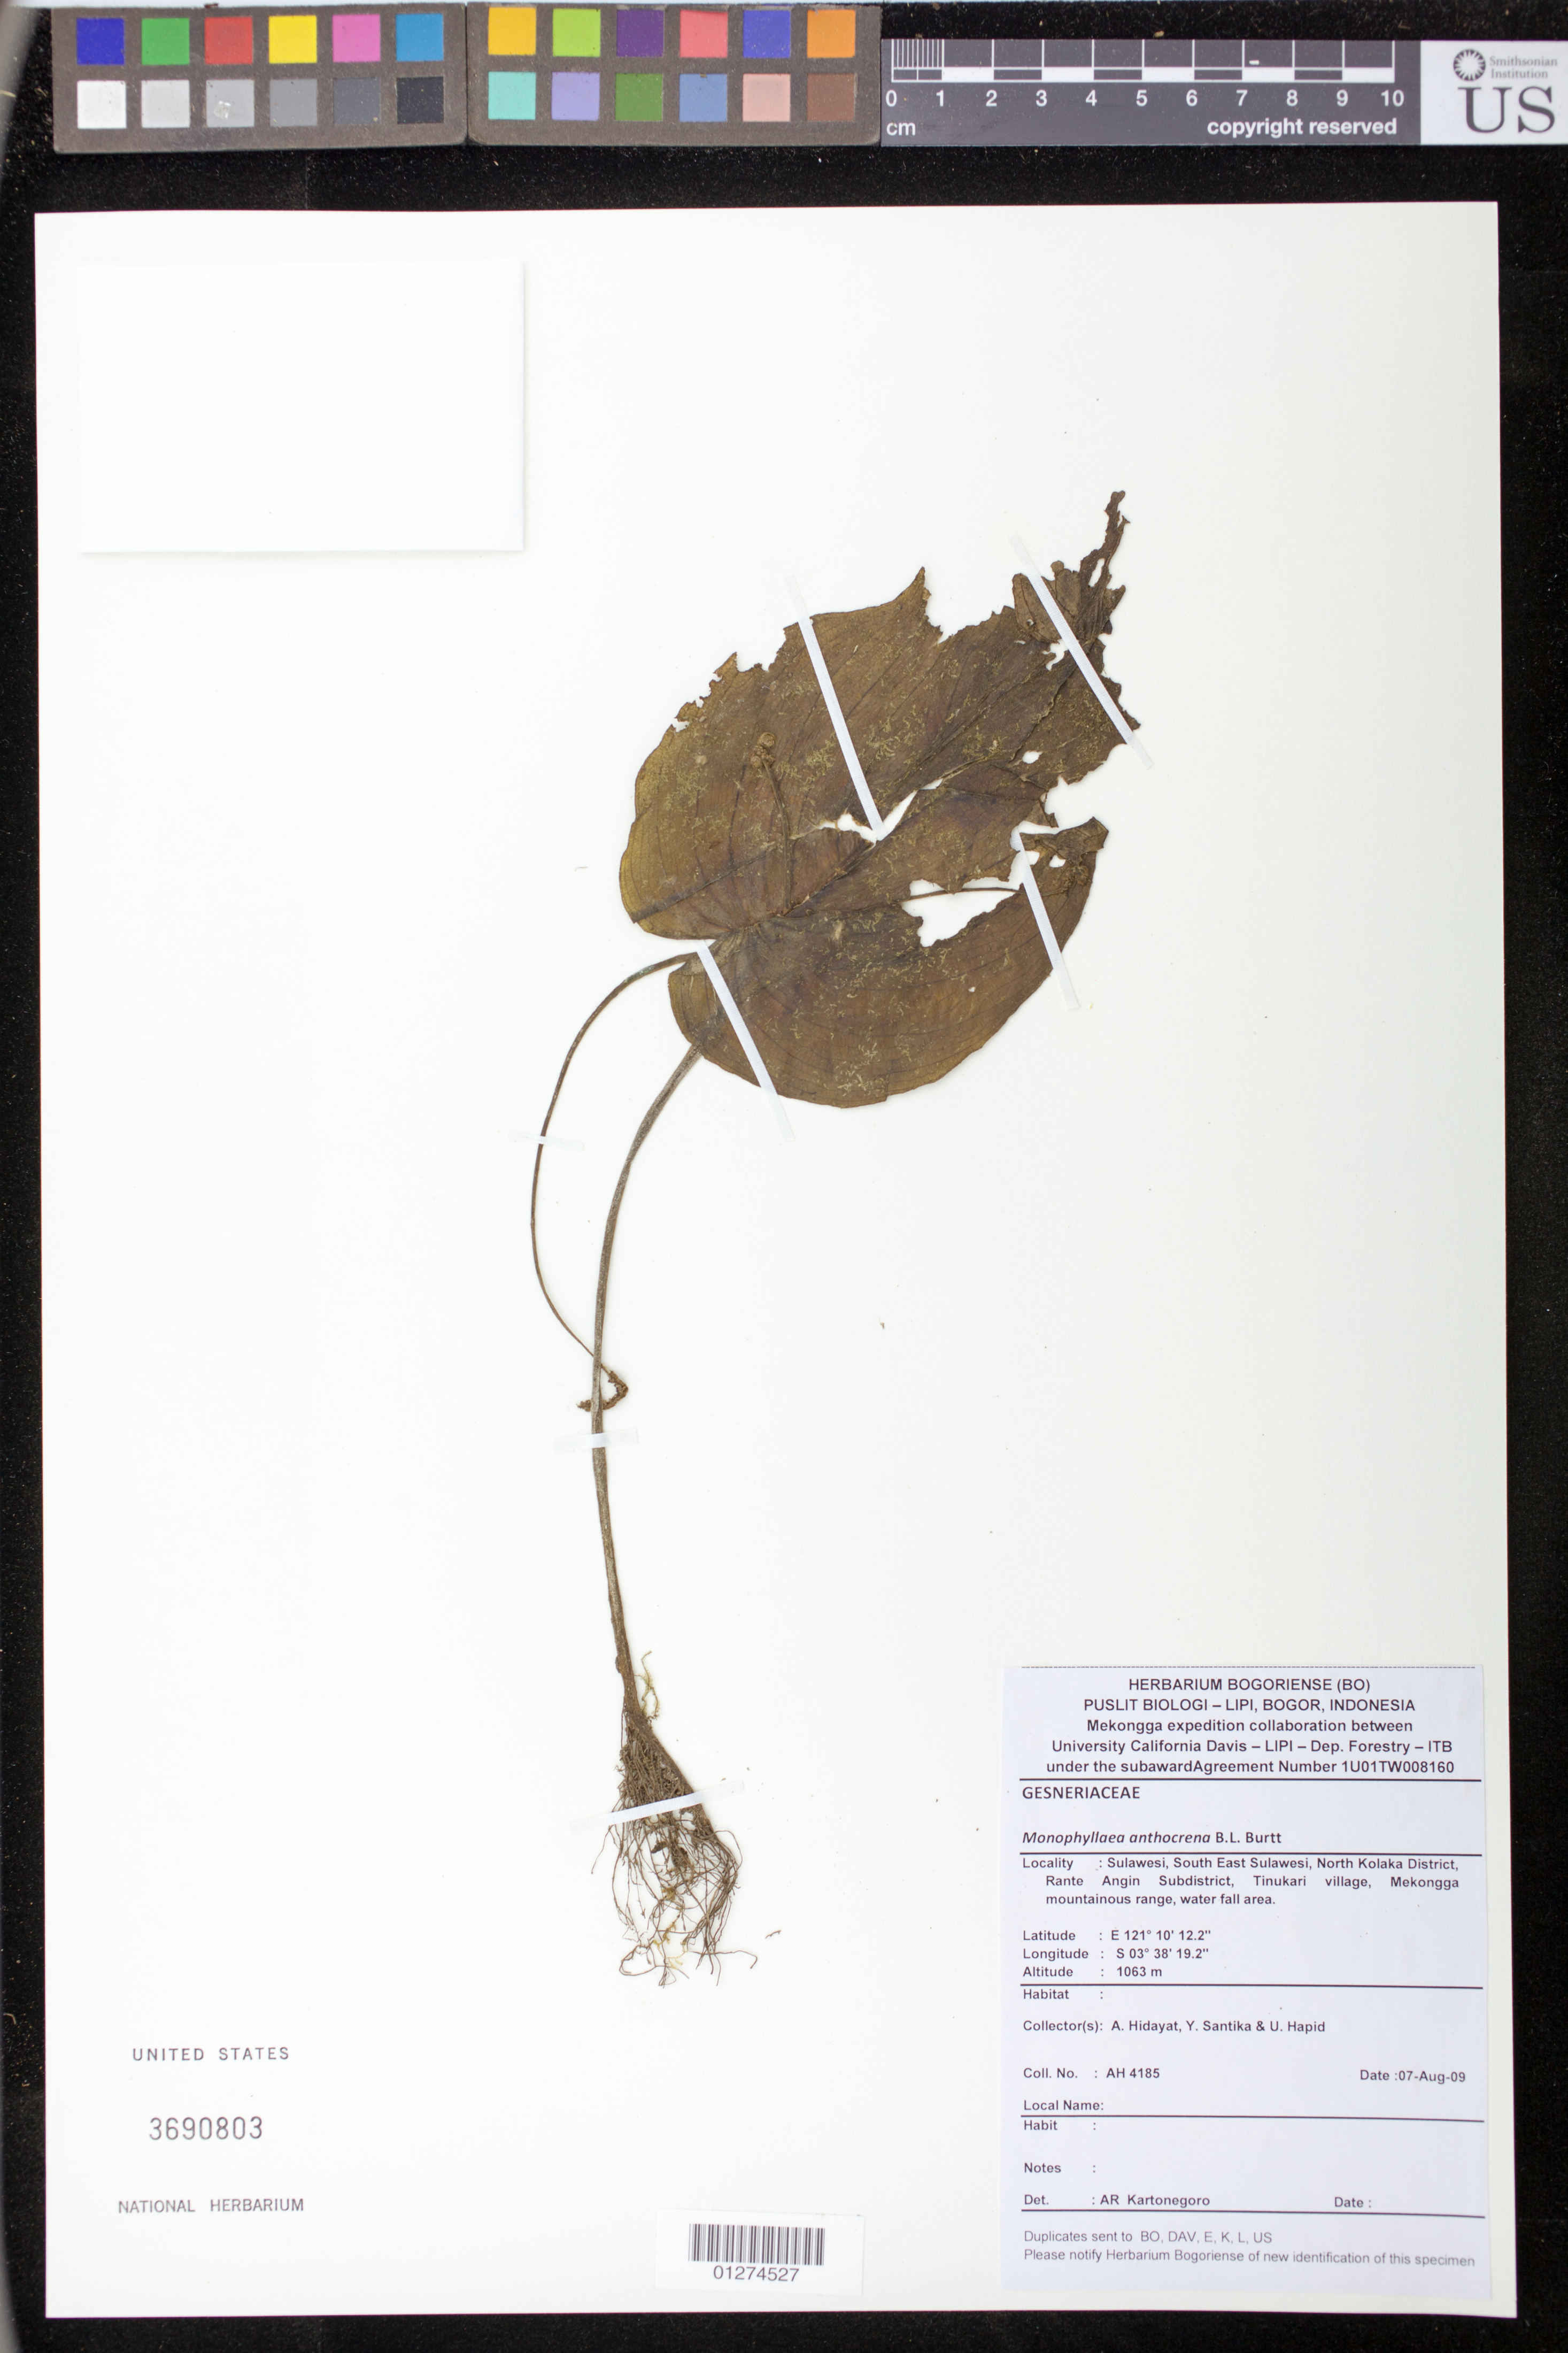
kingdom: Plantae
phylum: Tracheophyta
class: Magnoliopsida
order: Lamiales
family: Gesneriaceae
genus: Monophyllaea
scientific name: Monophyllaea anthocrena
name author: B.L. Burtt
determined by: Kartonegoro, Abdul R.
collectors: A. Hidayat et al.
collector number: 4185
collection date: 2009-08-07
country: Indonesia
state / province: Sulawesi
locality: SE Sulawesi, North Kolaka District, Rante Angin Subdistrict, Tinukari village, Mekongga mountainous range, water fall area.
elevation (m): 1063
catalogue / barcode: US 3690803